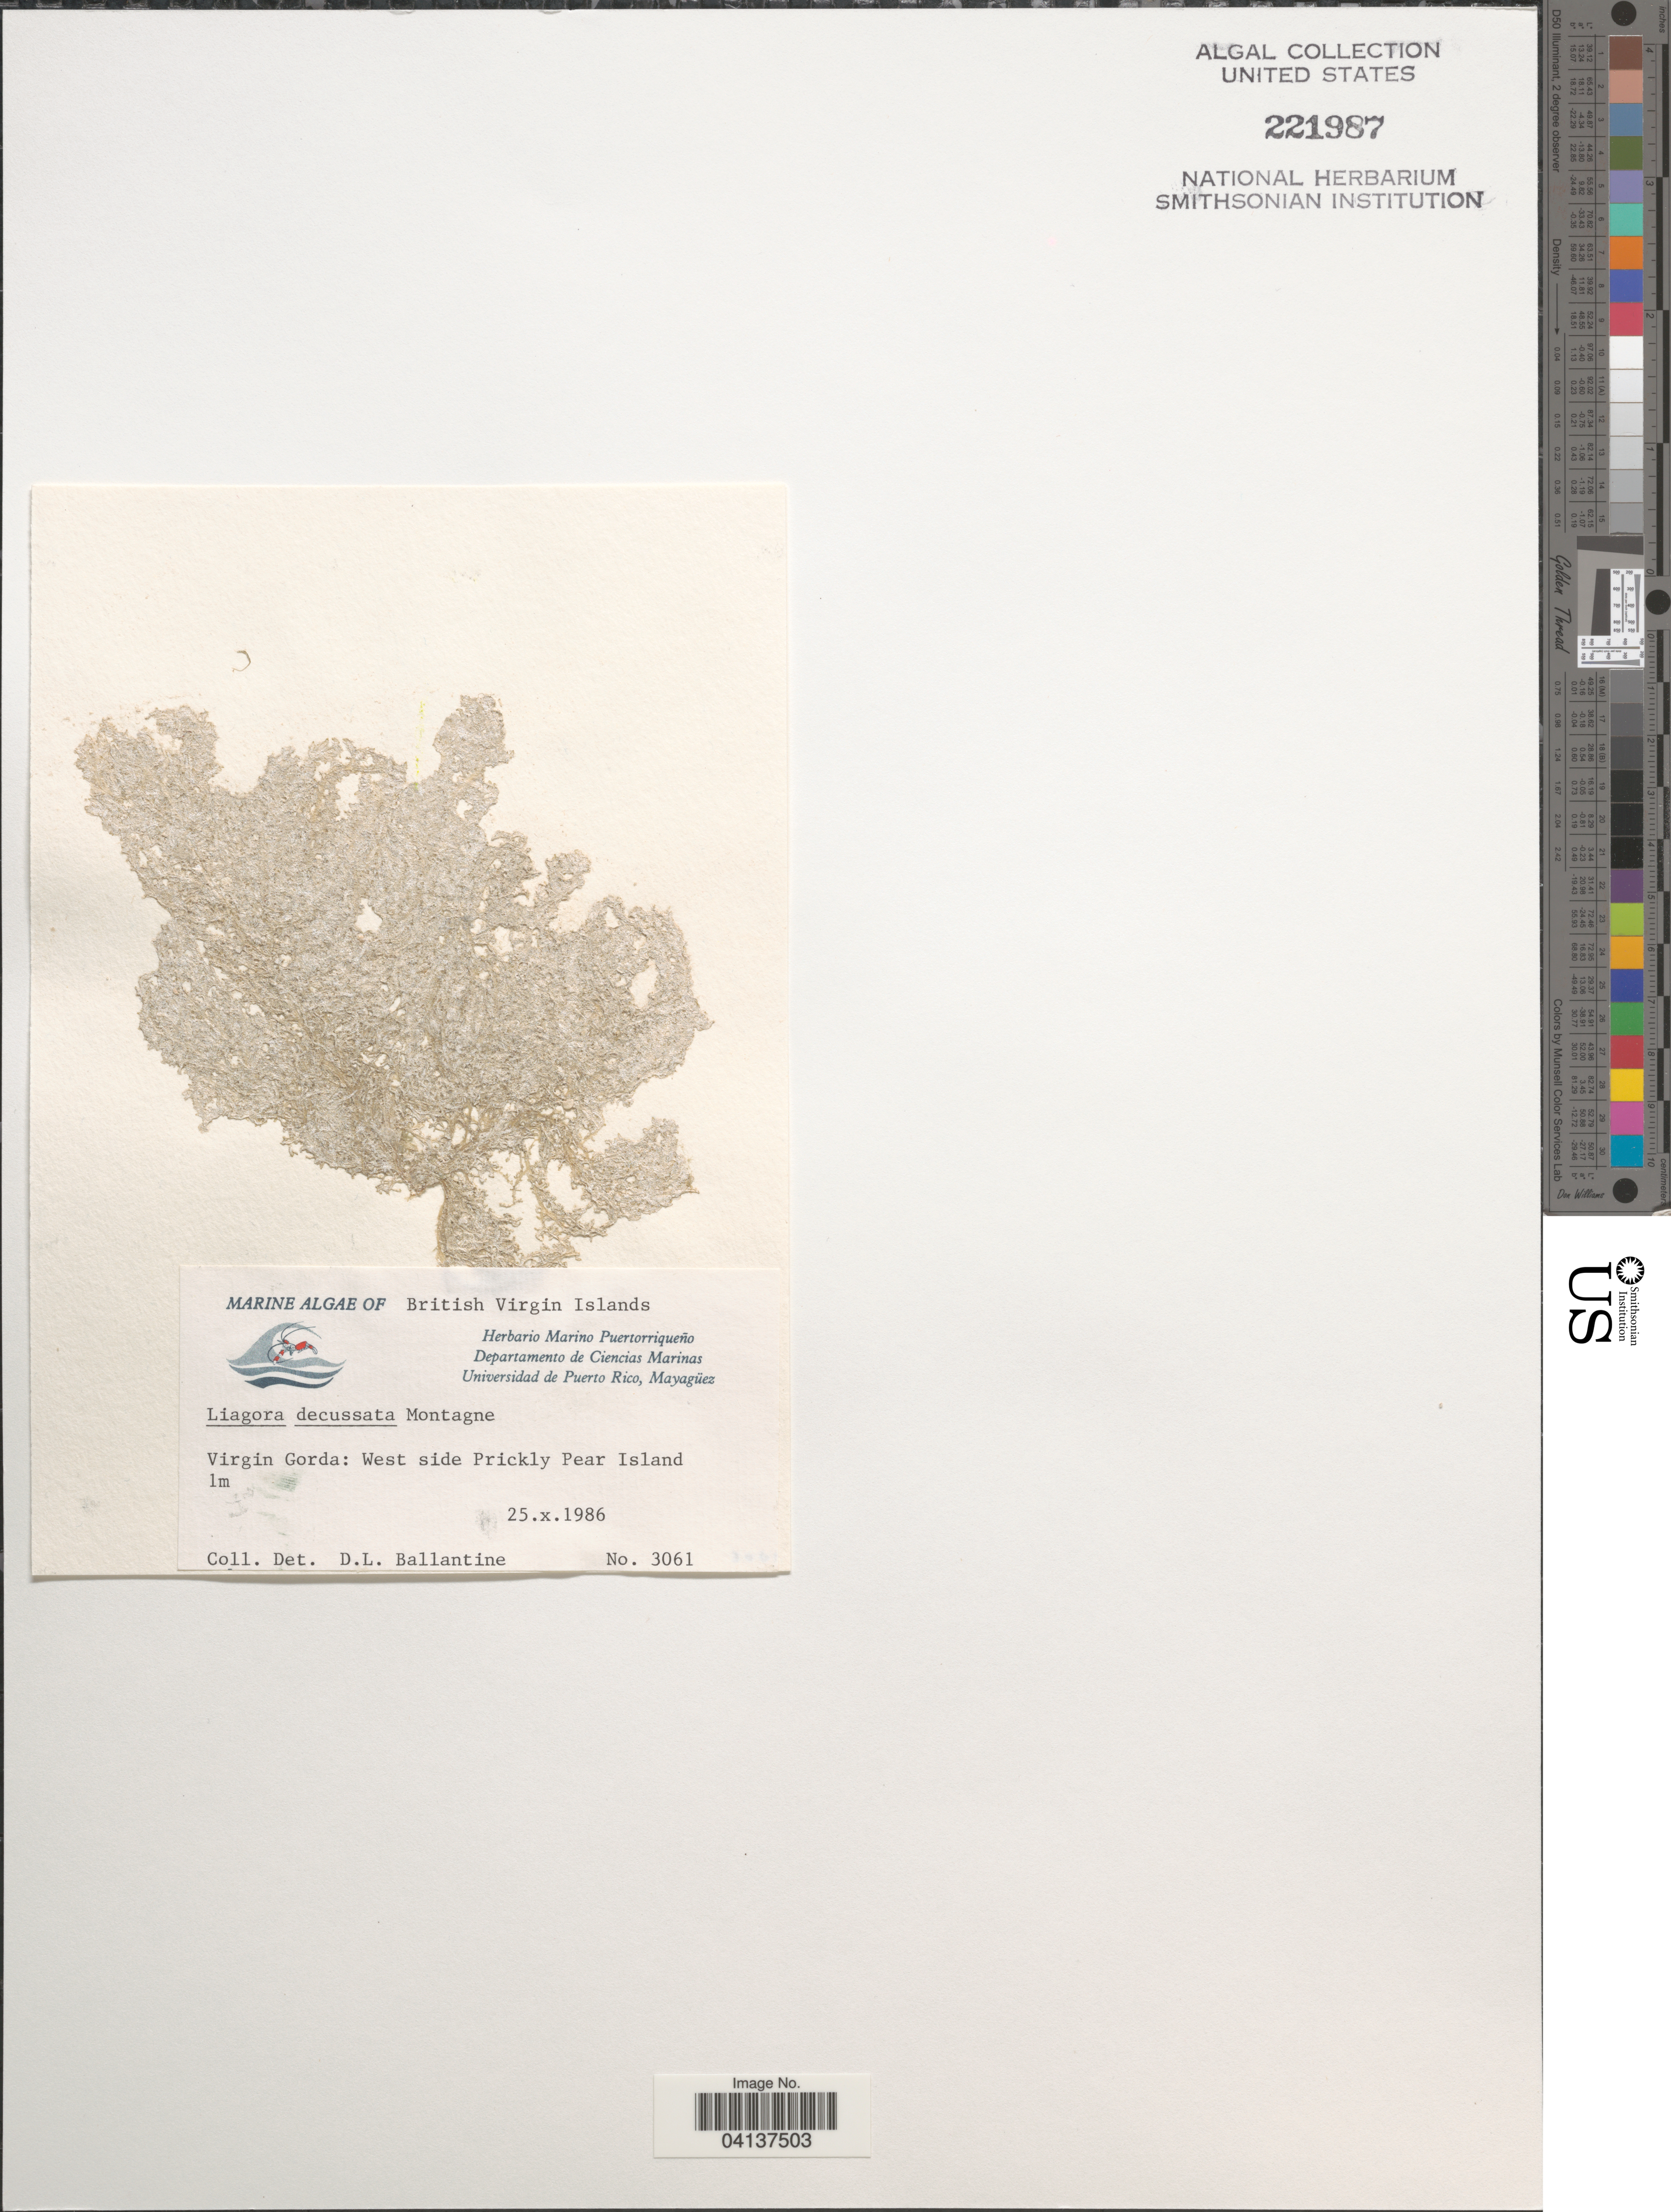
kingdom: Plantae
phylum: Rhodophyta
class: Florideophyceae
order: Nemaliales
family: Liagoraceae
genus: Liagora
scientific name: Liagora albicans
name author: J.V.Lamouroux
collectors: D.L. Ballantine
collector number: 3061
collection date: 1986-10-25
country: British Virgin Islands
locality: Virgin Gorda: West side Prickly Pear Island.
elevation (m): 1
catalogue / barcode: US 221987